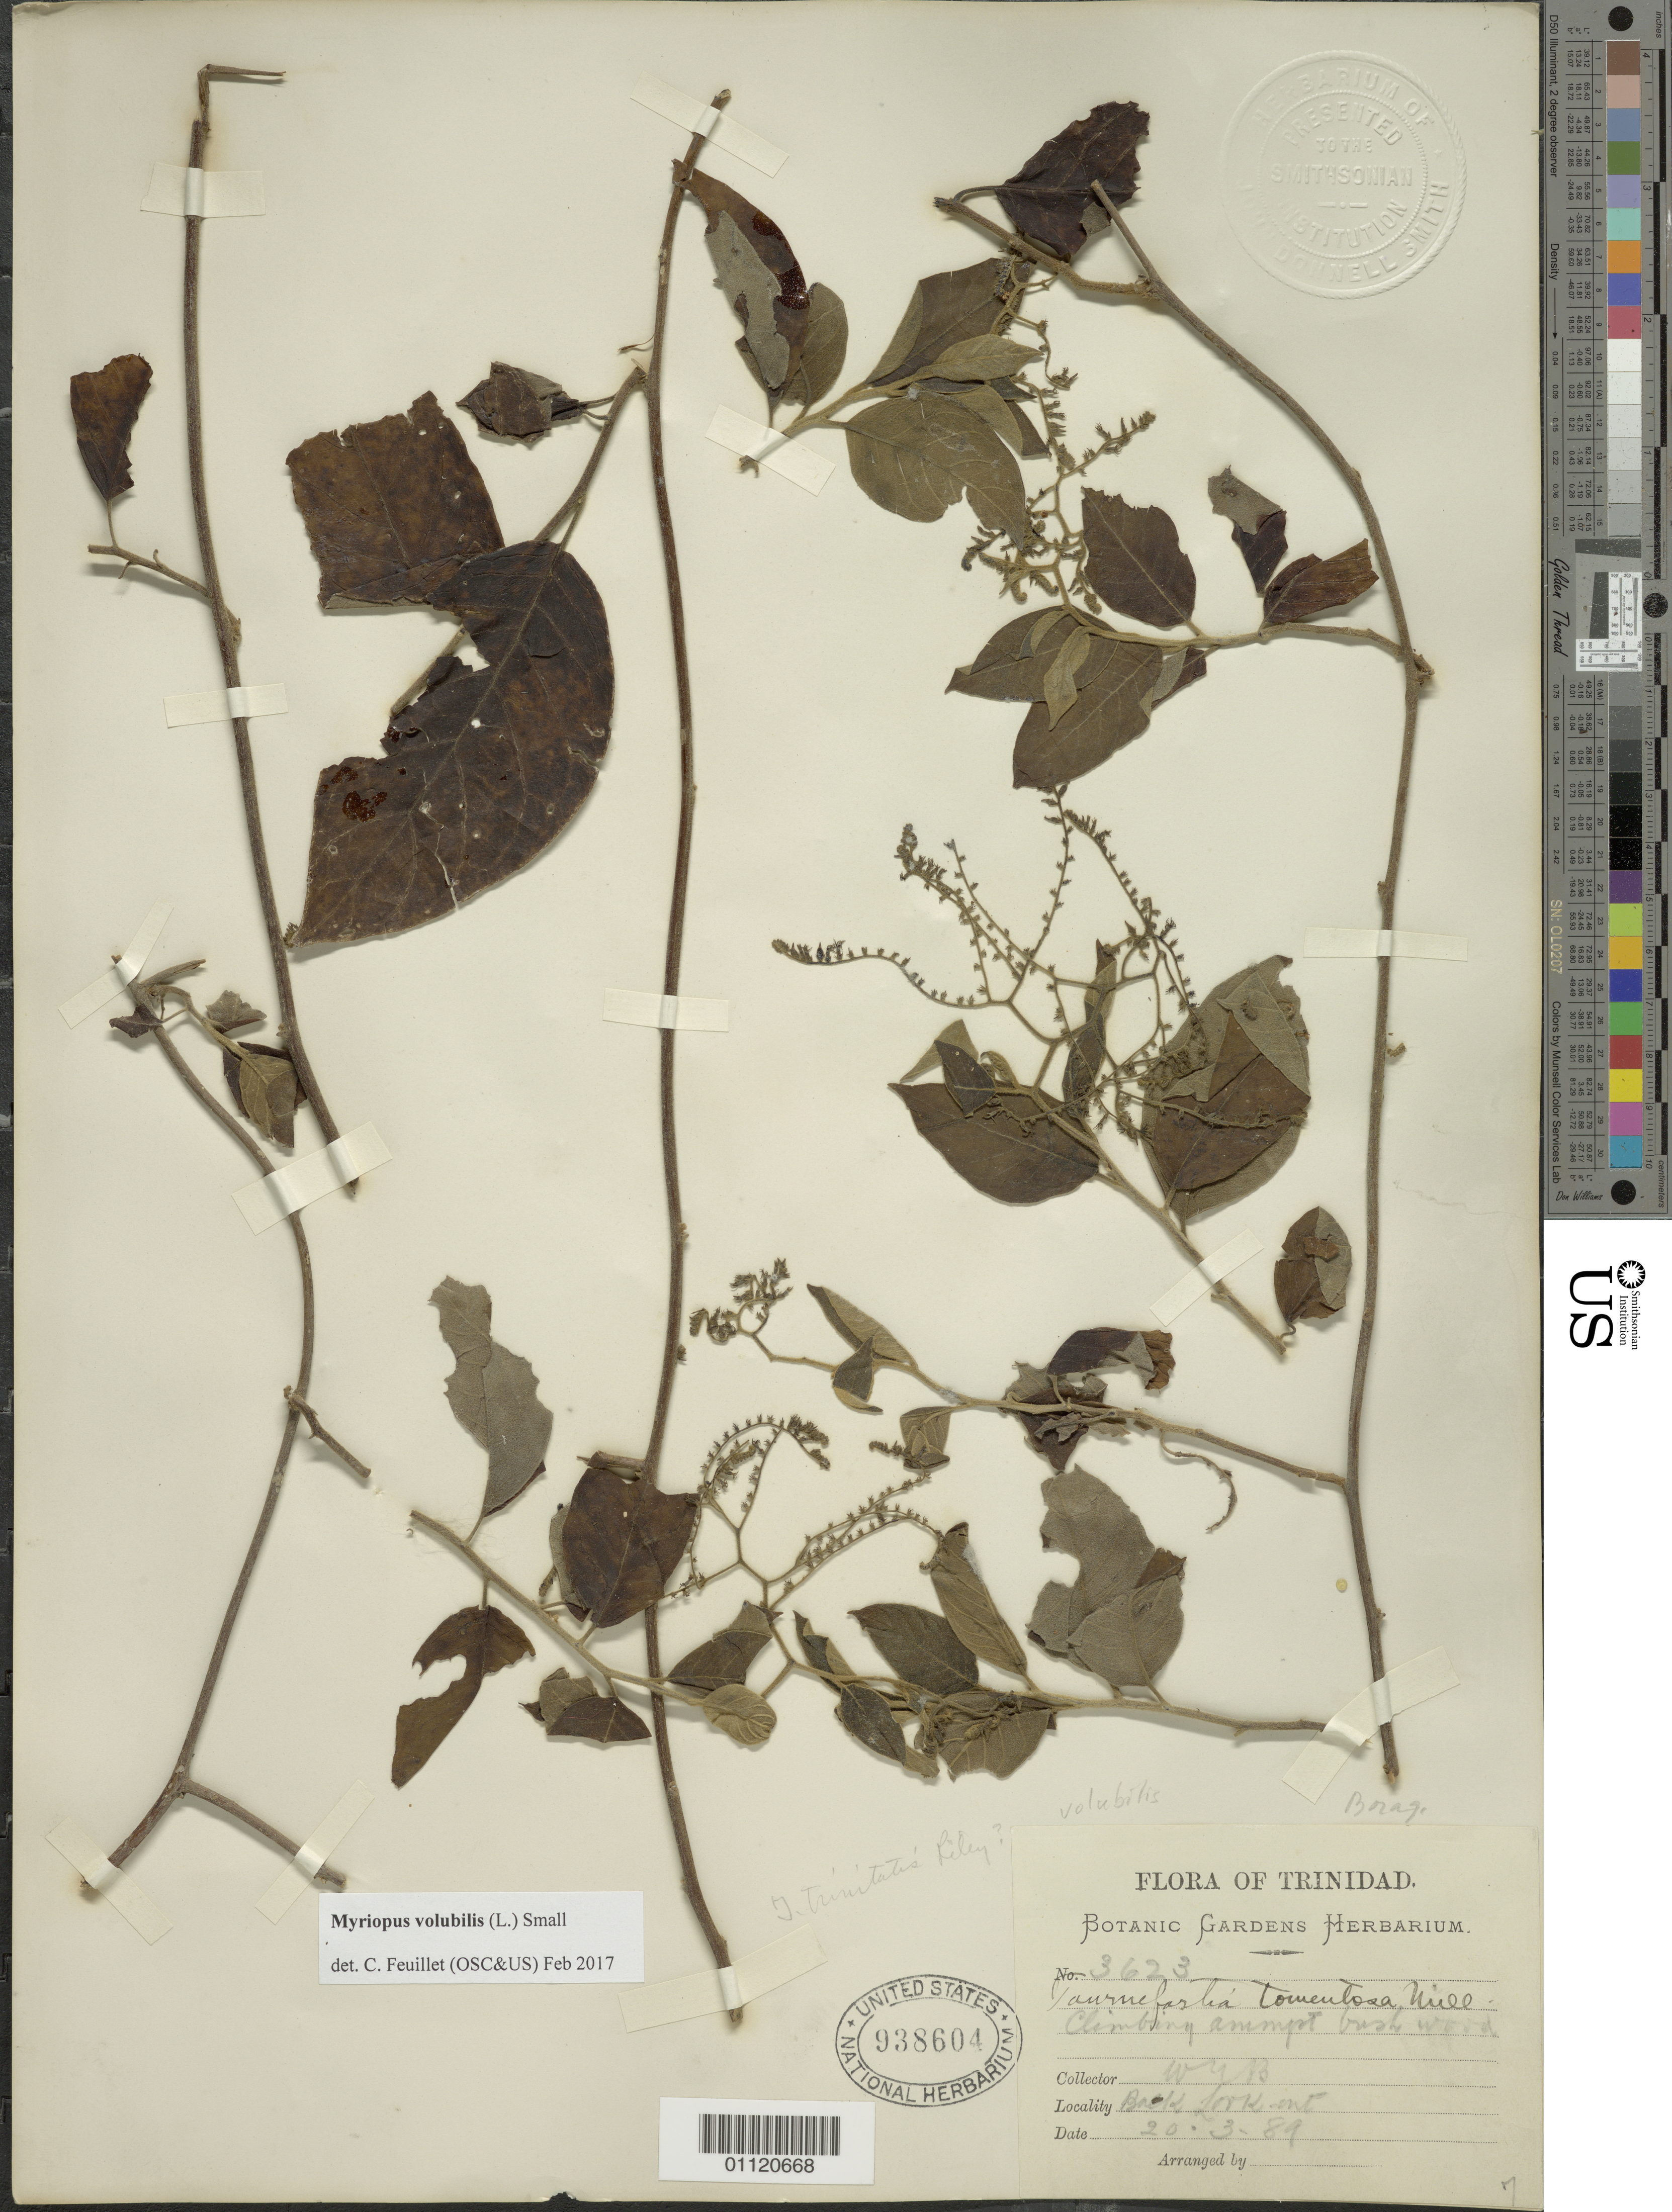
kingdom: Plantae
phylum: Tracheophyta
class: Magnoliopsida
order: Boraginales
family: Heliotropiaceae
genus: Tournefortia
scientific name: Tournefortia volubilis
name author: L.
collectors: W. E. Broadway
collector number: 3623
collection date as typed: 20 Mar 1889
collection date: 1889-03-20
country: Trinidad and Tobago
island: Trinidad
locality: Back Look-out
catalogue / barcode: US 938604